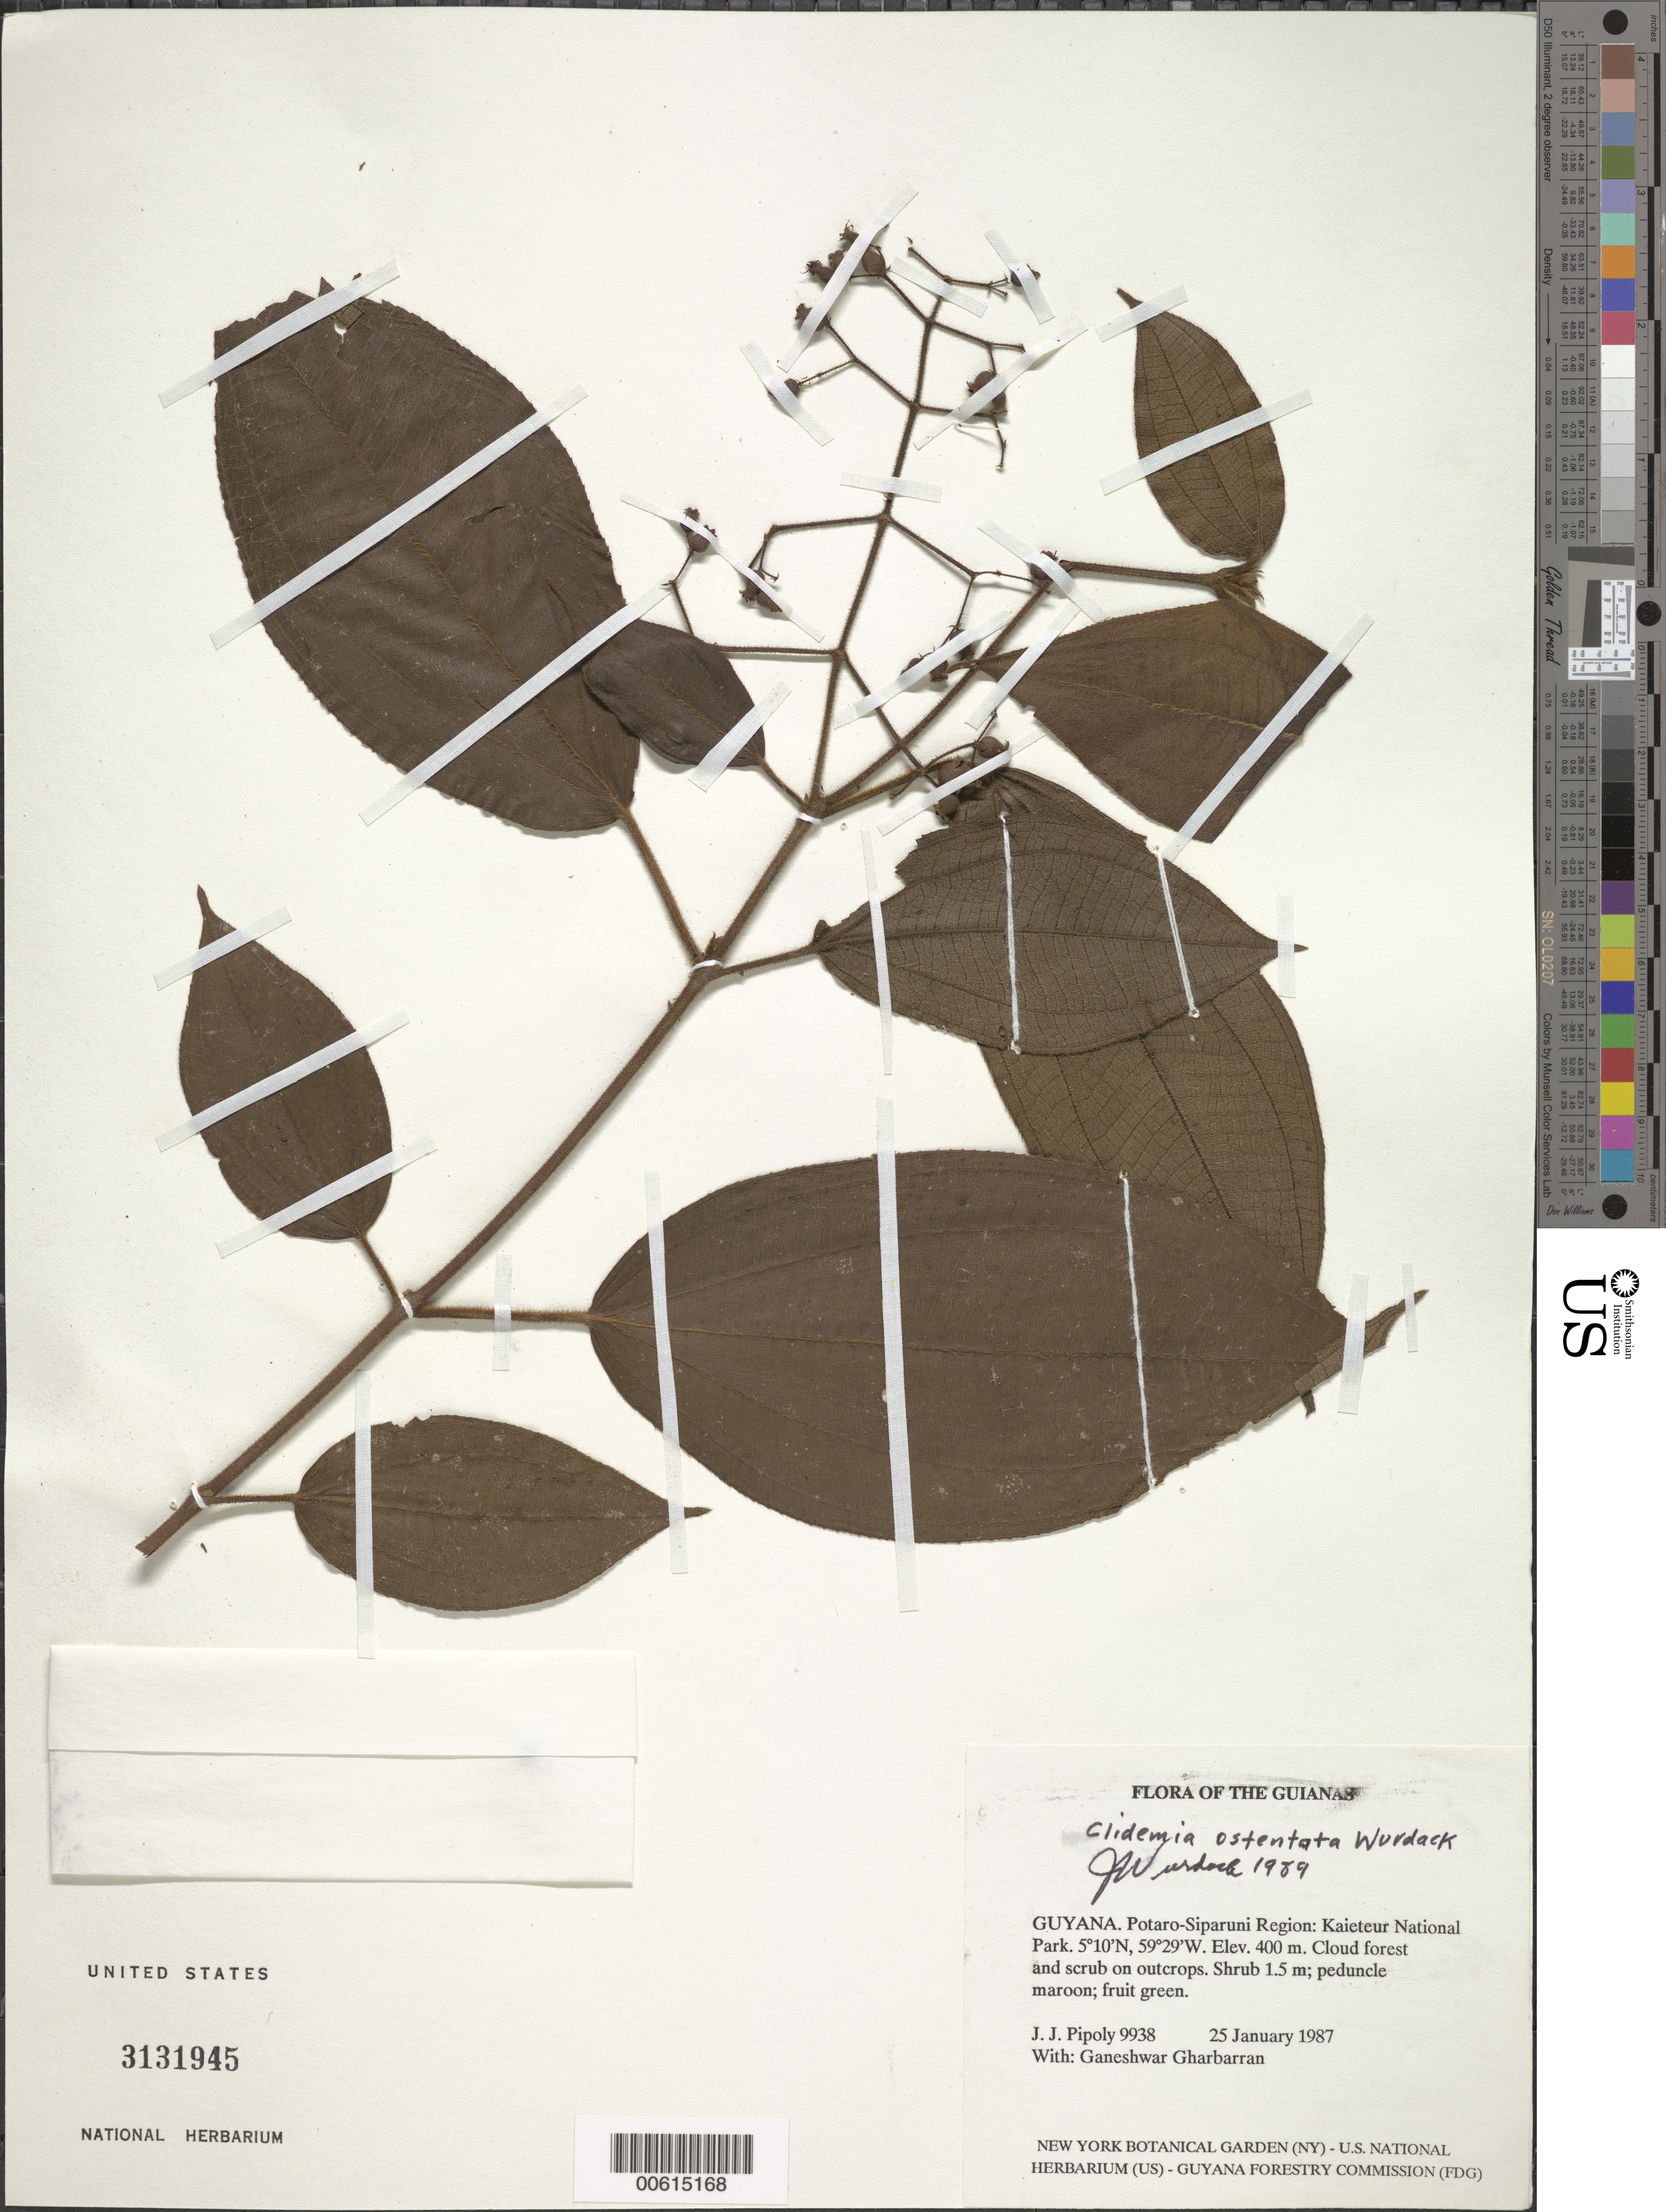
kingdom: Plantae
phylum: Tracheophyta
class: Magnoliopsida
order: Myrtales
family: Melastomataceae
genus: Clidemia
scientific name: Clidemia ostentata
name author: Wurdack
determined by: Wurdack, John J., (US), US (UNITED STATES)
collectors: J. J. Pipoly & G. Gharbarran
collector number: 9938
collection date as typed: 25 January 1987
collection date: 1987-01-25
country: Guyana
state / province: Potaro-Siparuni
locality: Kaieteur National Park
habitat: Cloud forest and scrub on outcrops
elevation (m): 400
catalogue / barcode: US 3131945